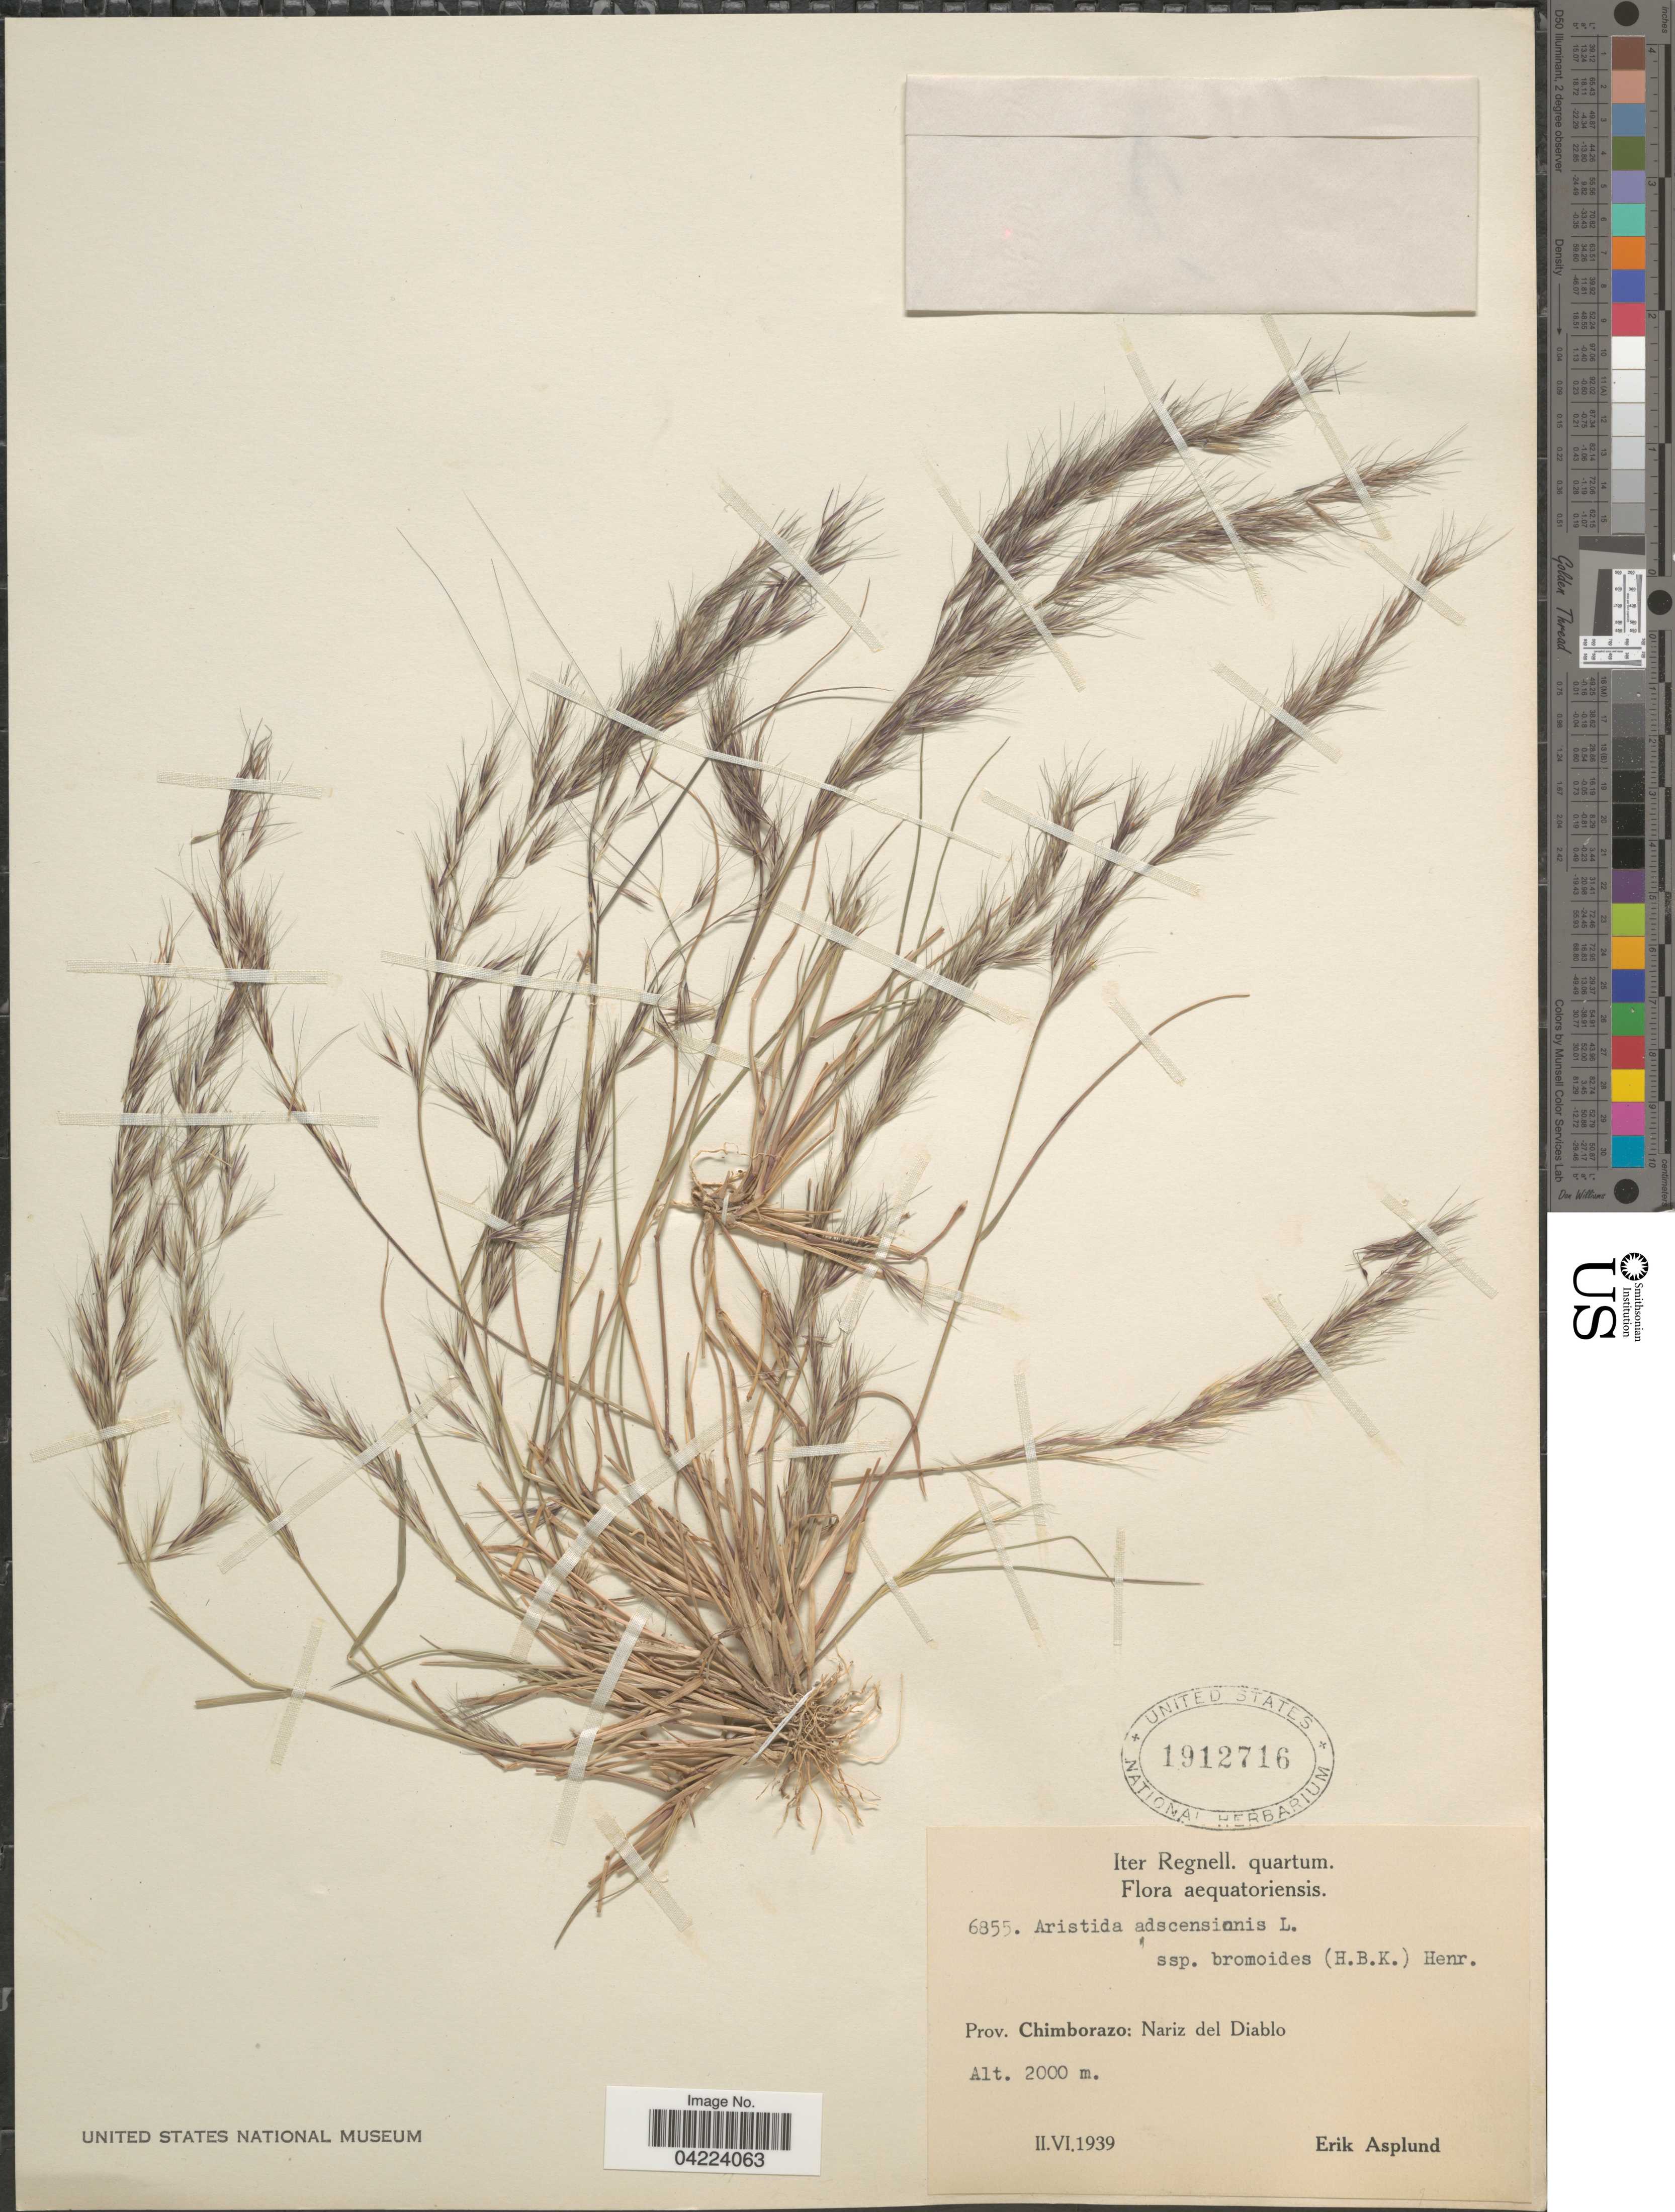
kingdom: Plantae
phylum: Tracheophyta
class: Liliopsida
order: Poales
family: Poaceae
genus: Aristida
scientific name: Aristida adscensionis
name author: L.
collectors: E. Asplund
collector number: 6855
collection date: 1939-02/1939-06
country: Ecuador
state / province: Chimborazo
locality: Iter Regnell. quartum. Nariz del Diablo.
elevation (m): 2000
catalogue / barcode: US 1912716